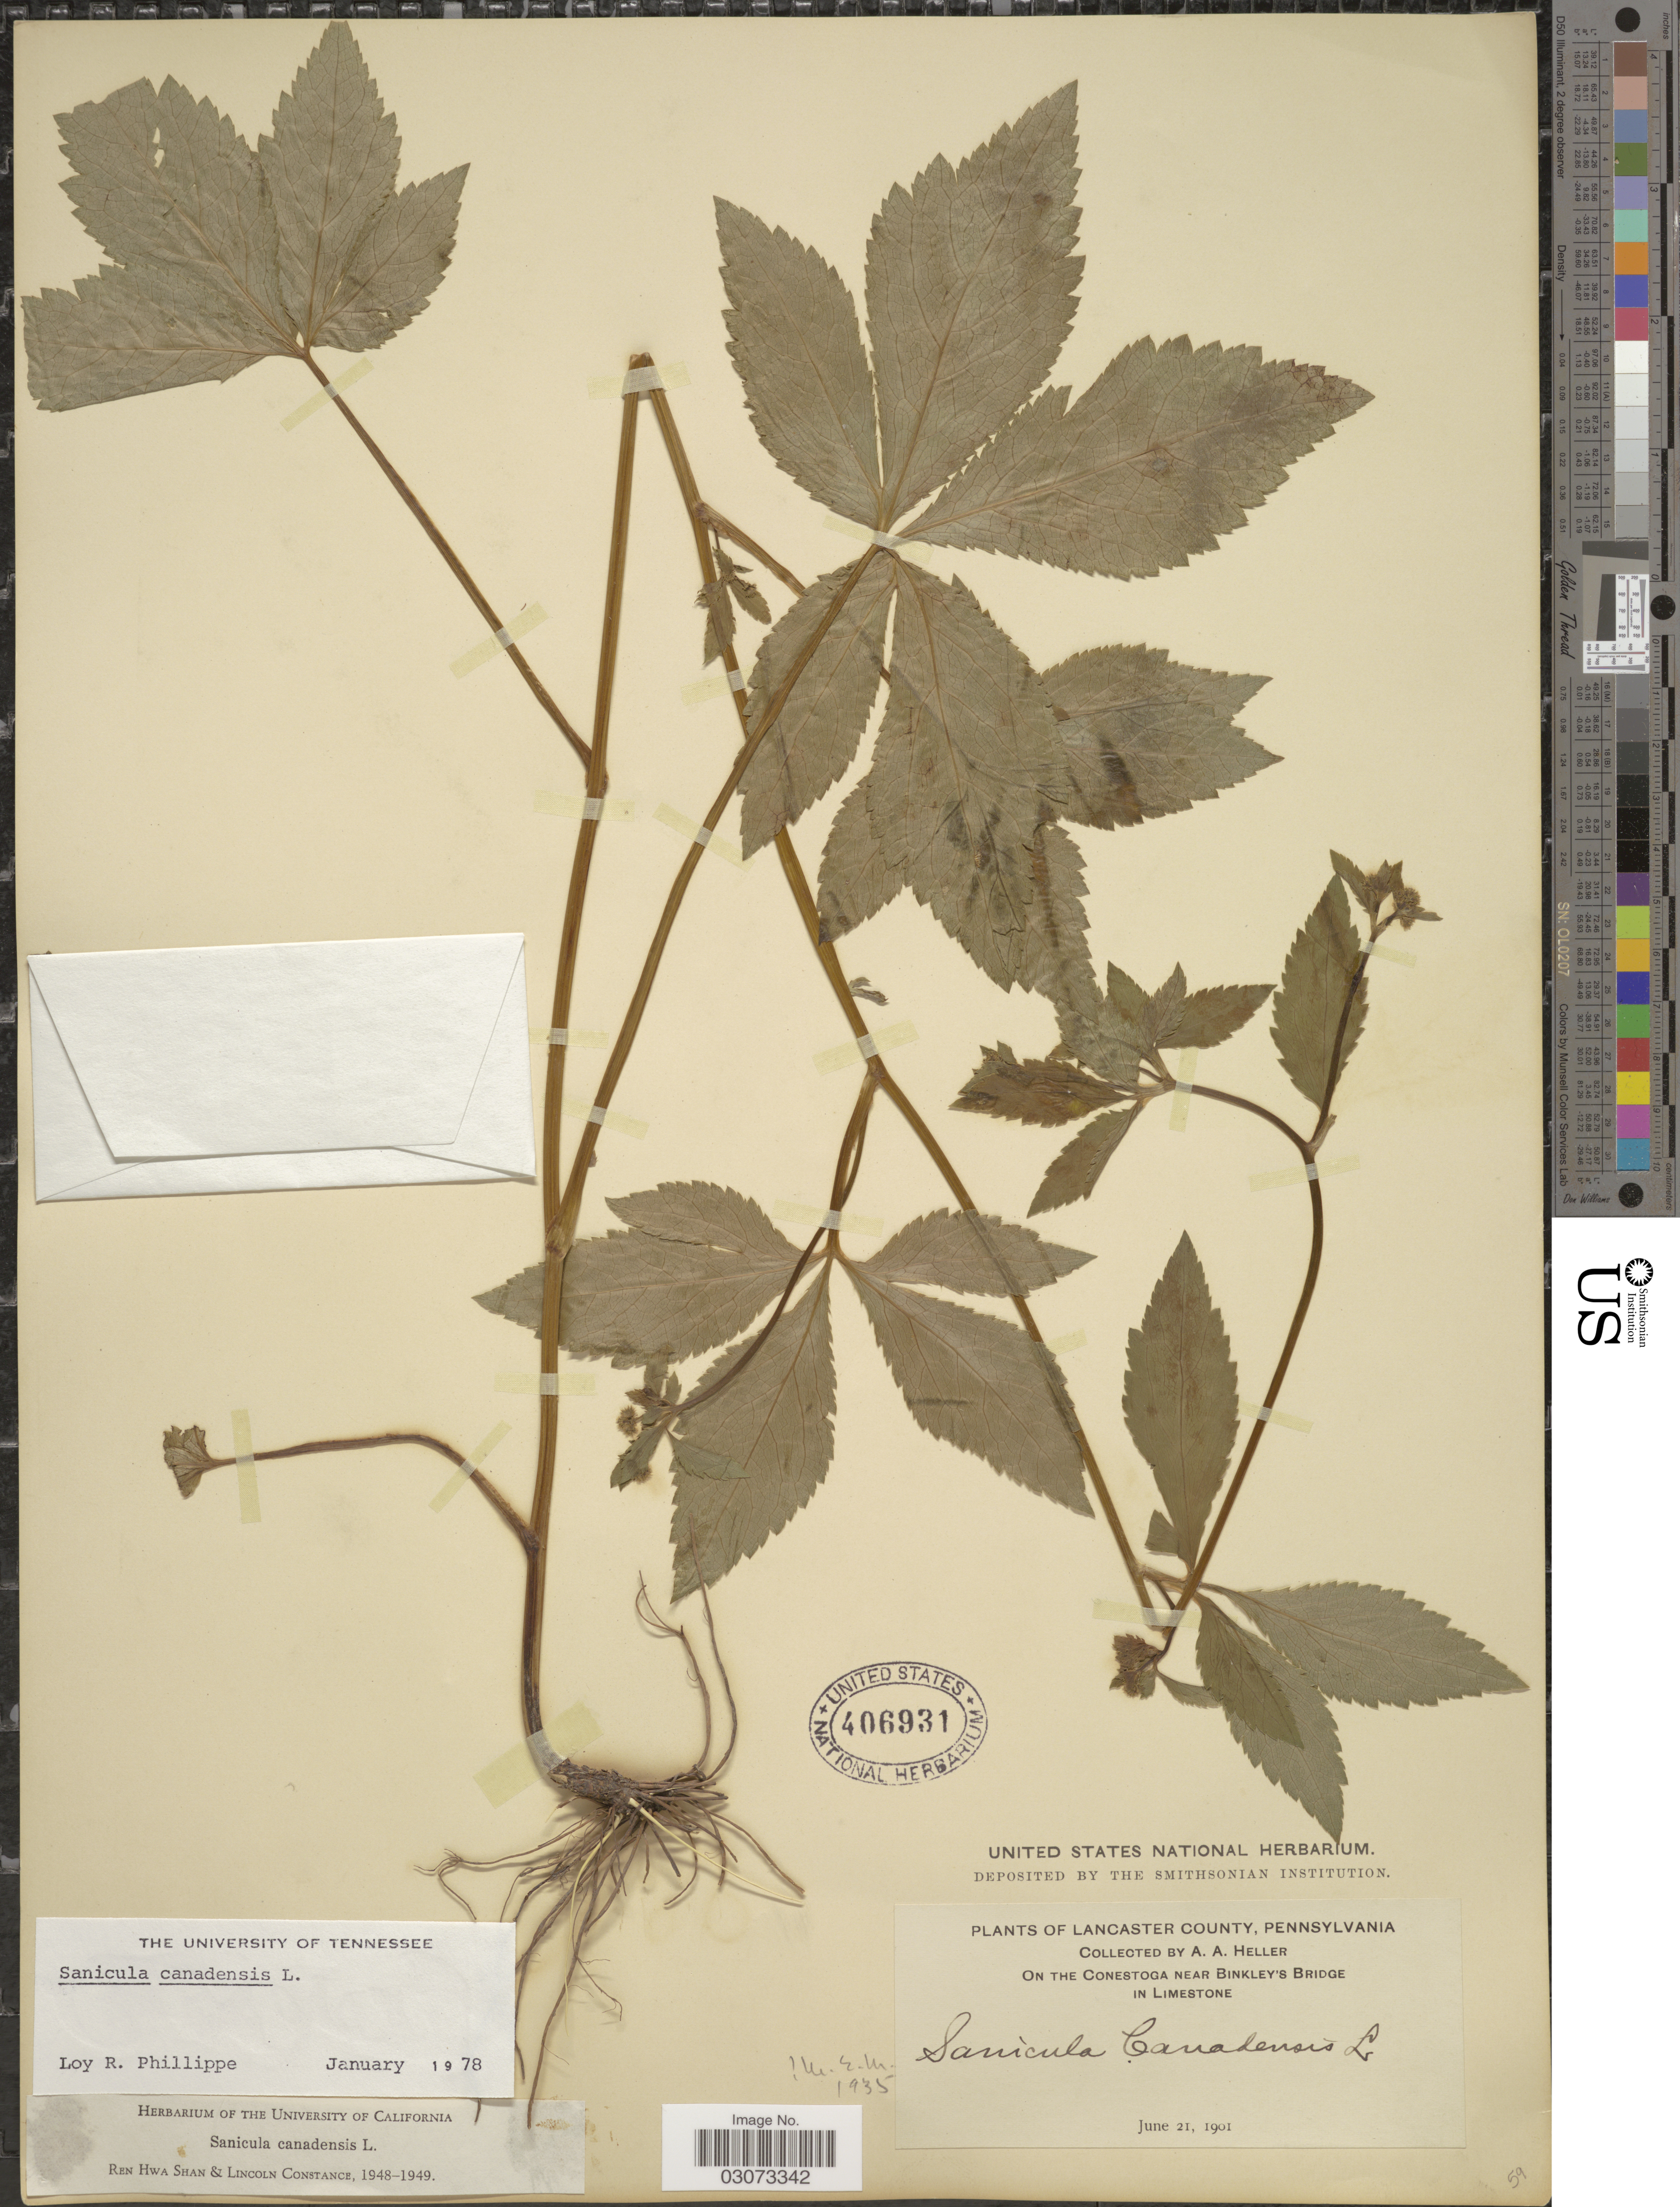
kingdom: Plantae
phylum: Tracheophyta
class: Magnoliopsida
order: Apiales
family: Apiaceae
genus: Sanicula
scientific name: Sanicula canadensis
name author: L.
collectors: A. A. Heller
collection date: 1901-06-21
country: United States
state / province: Pennsylvania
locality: Lancaster County. On the Conestoga near Binkley's Bridge in Limestone.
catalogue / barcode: US 406931